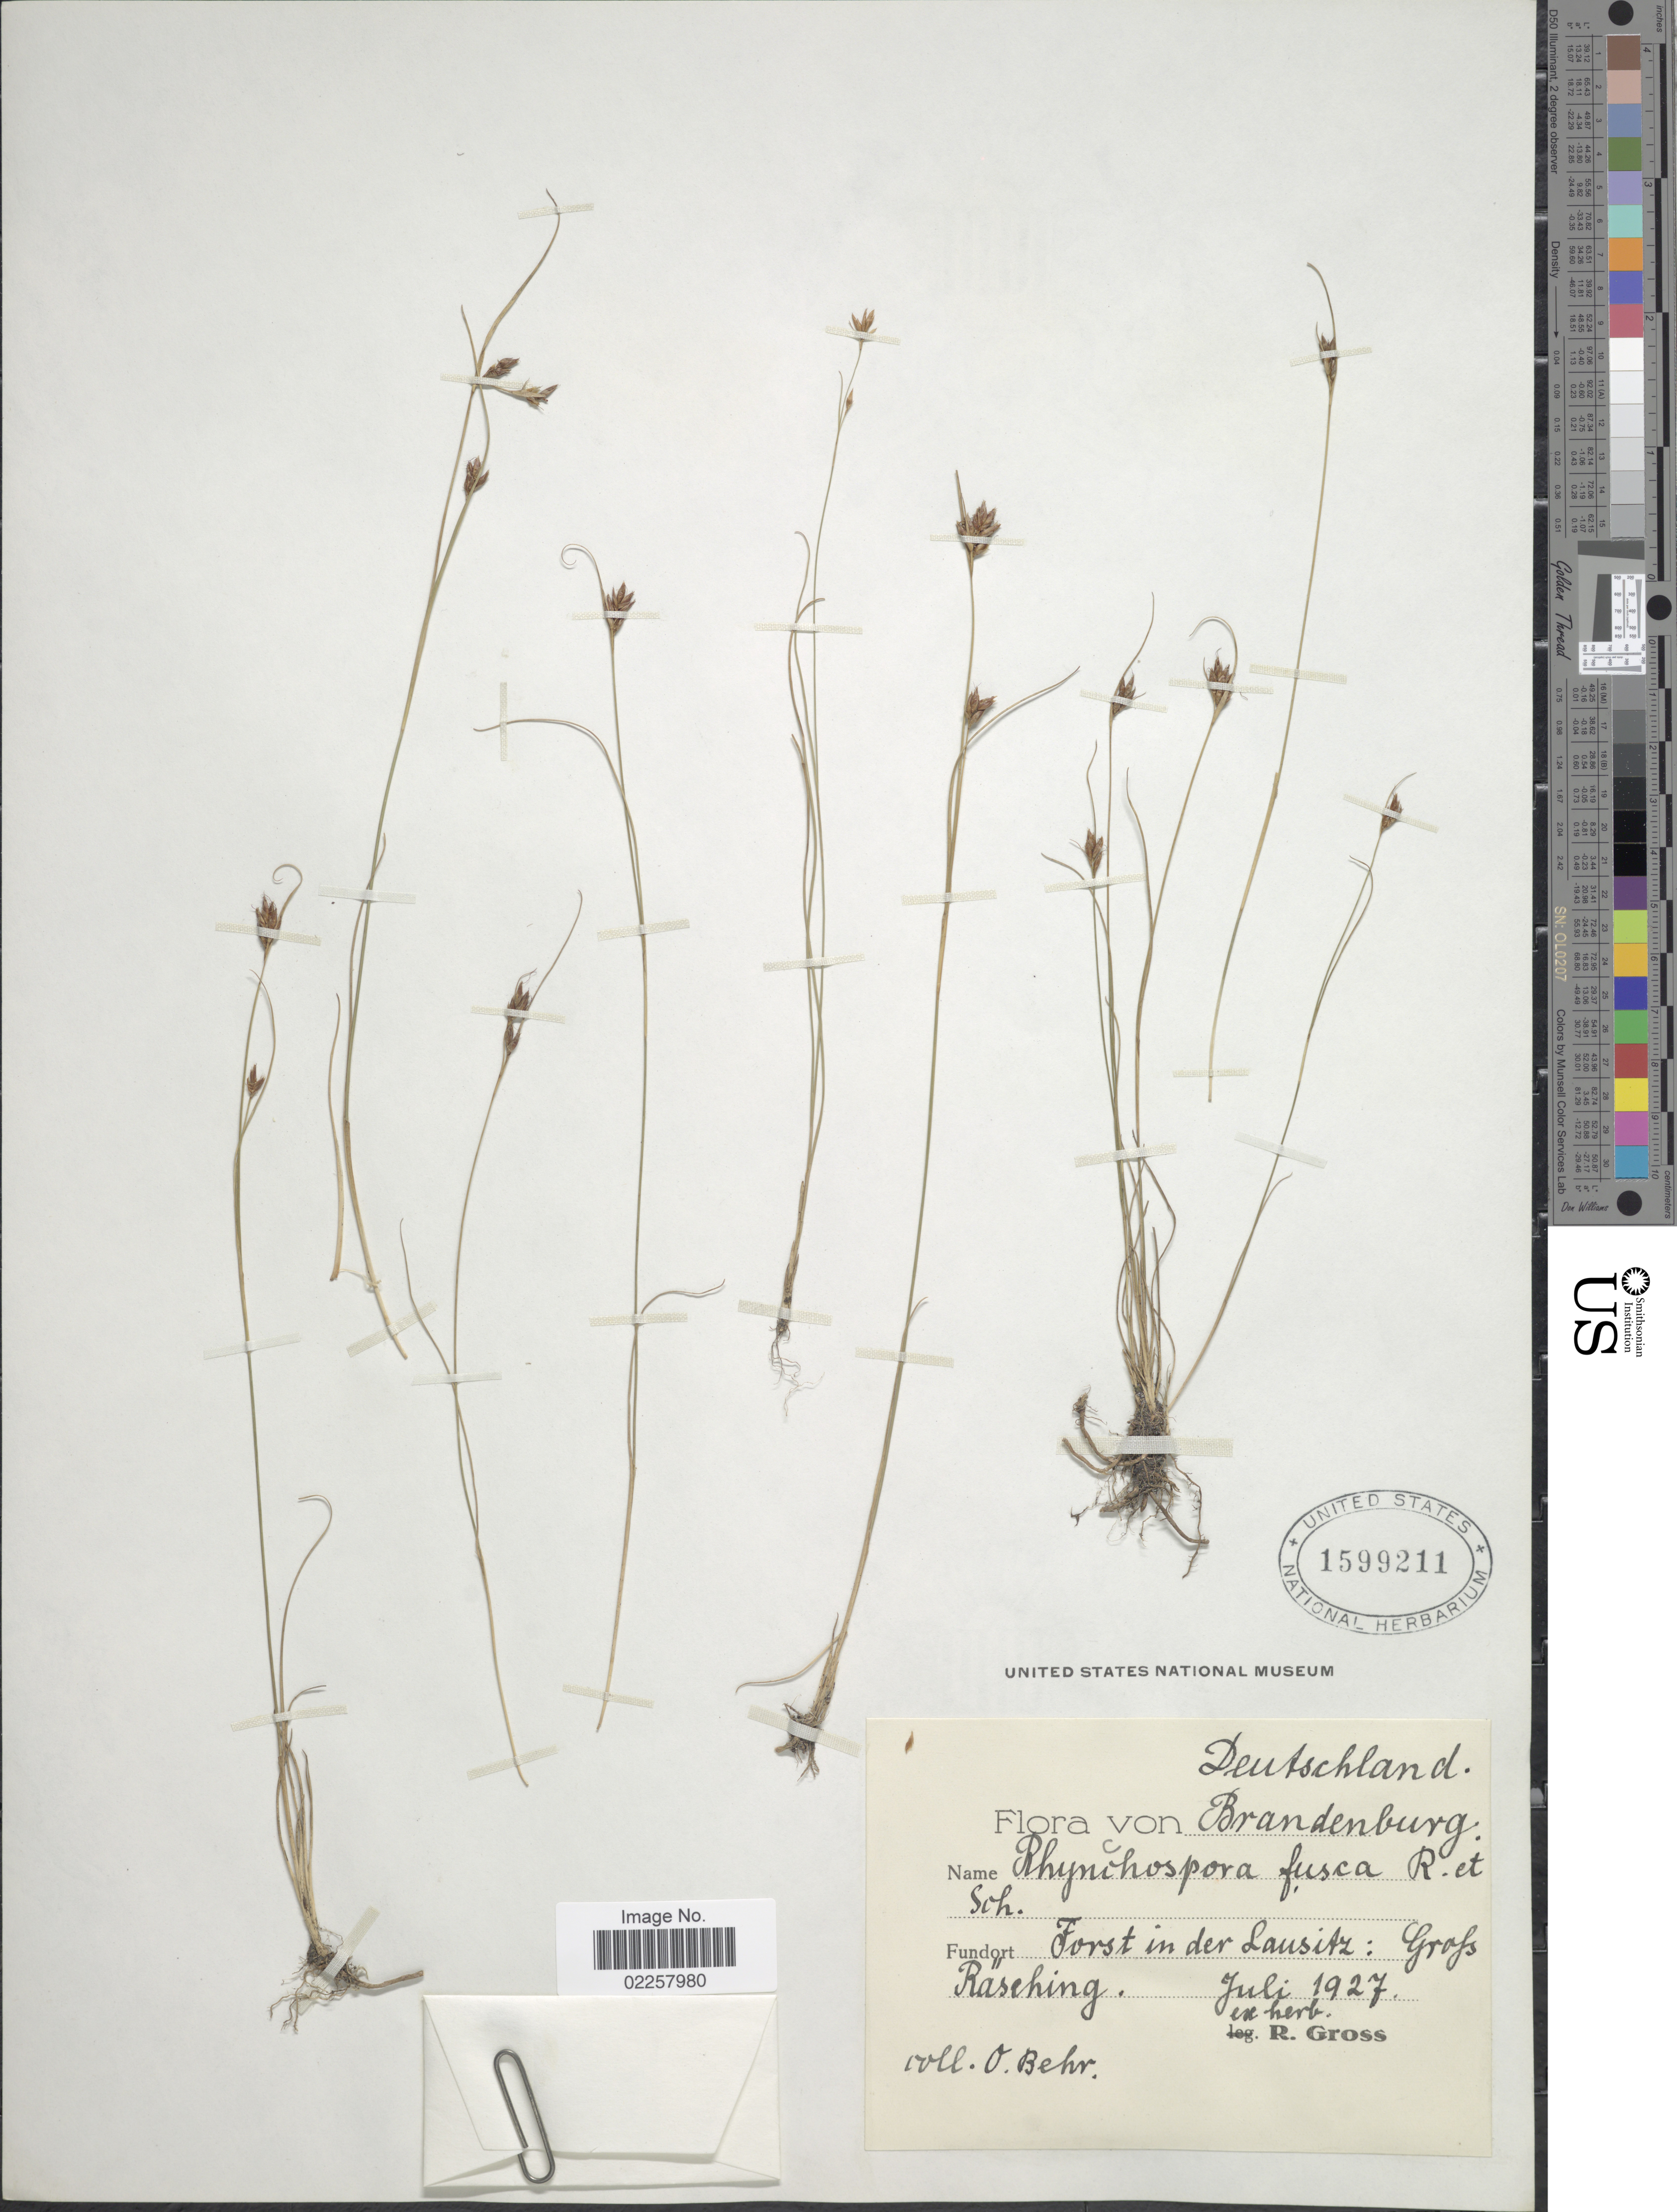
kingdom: Plantae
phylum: Tracheophyta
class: Liliopsida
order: Poales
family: Cyperaceae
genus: Rhynchospora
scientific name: Rhynchospora fusca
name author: (L.) W.T. Aiton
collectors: O. Behr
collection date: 1927-07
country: Germany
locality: Deutschland, Brandenburg, Forst in der Lausitz: Grofs Rasehing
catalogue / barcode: US 1599211